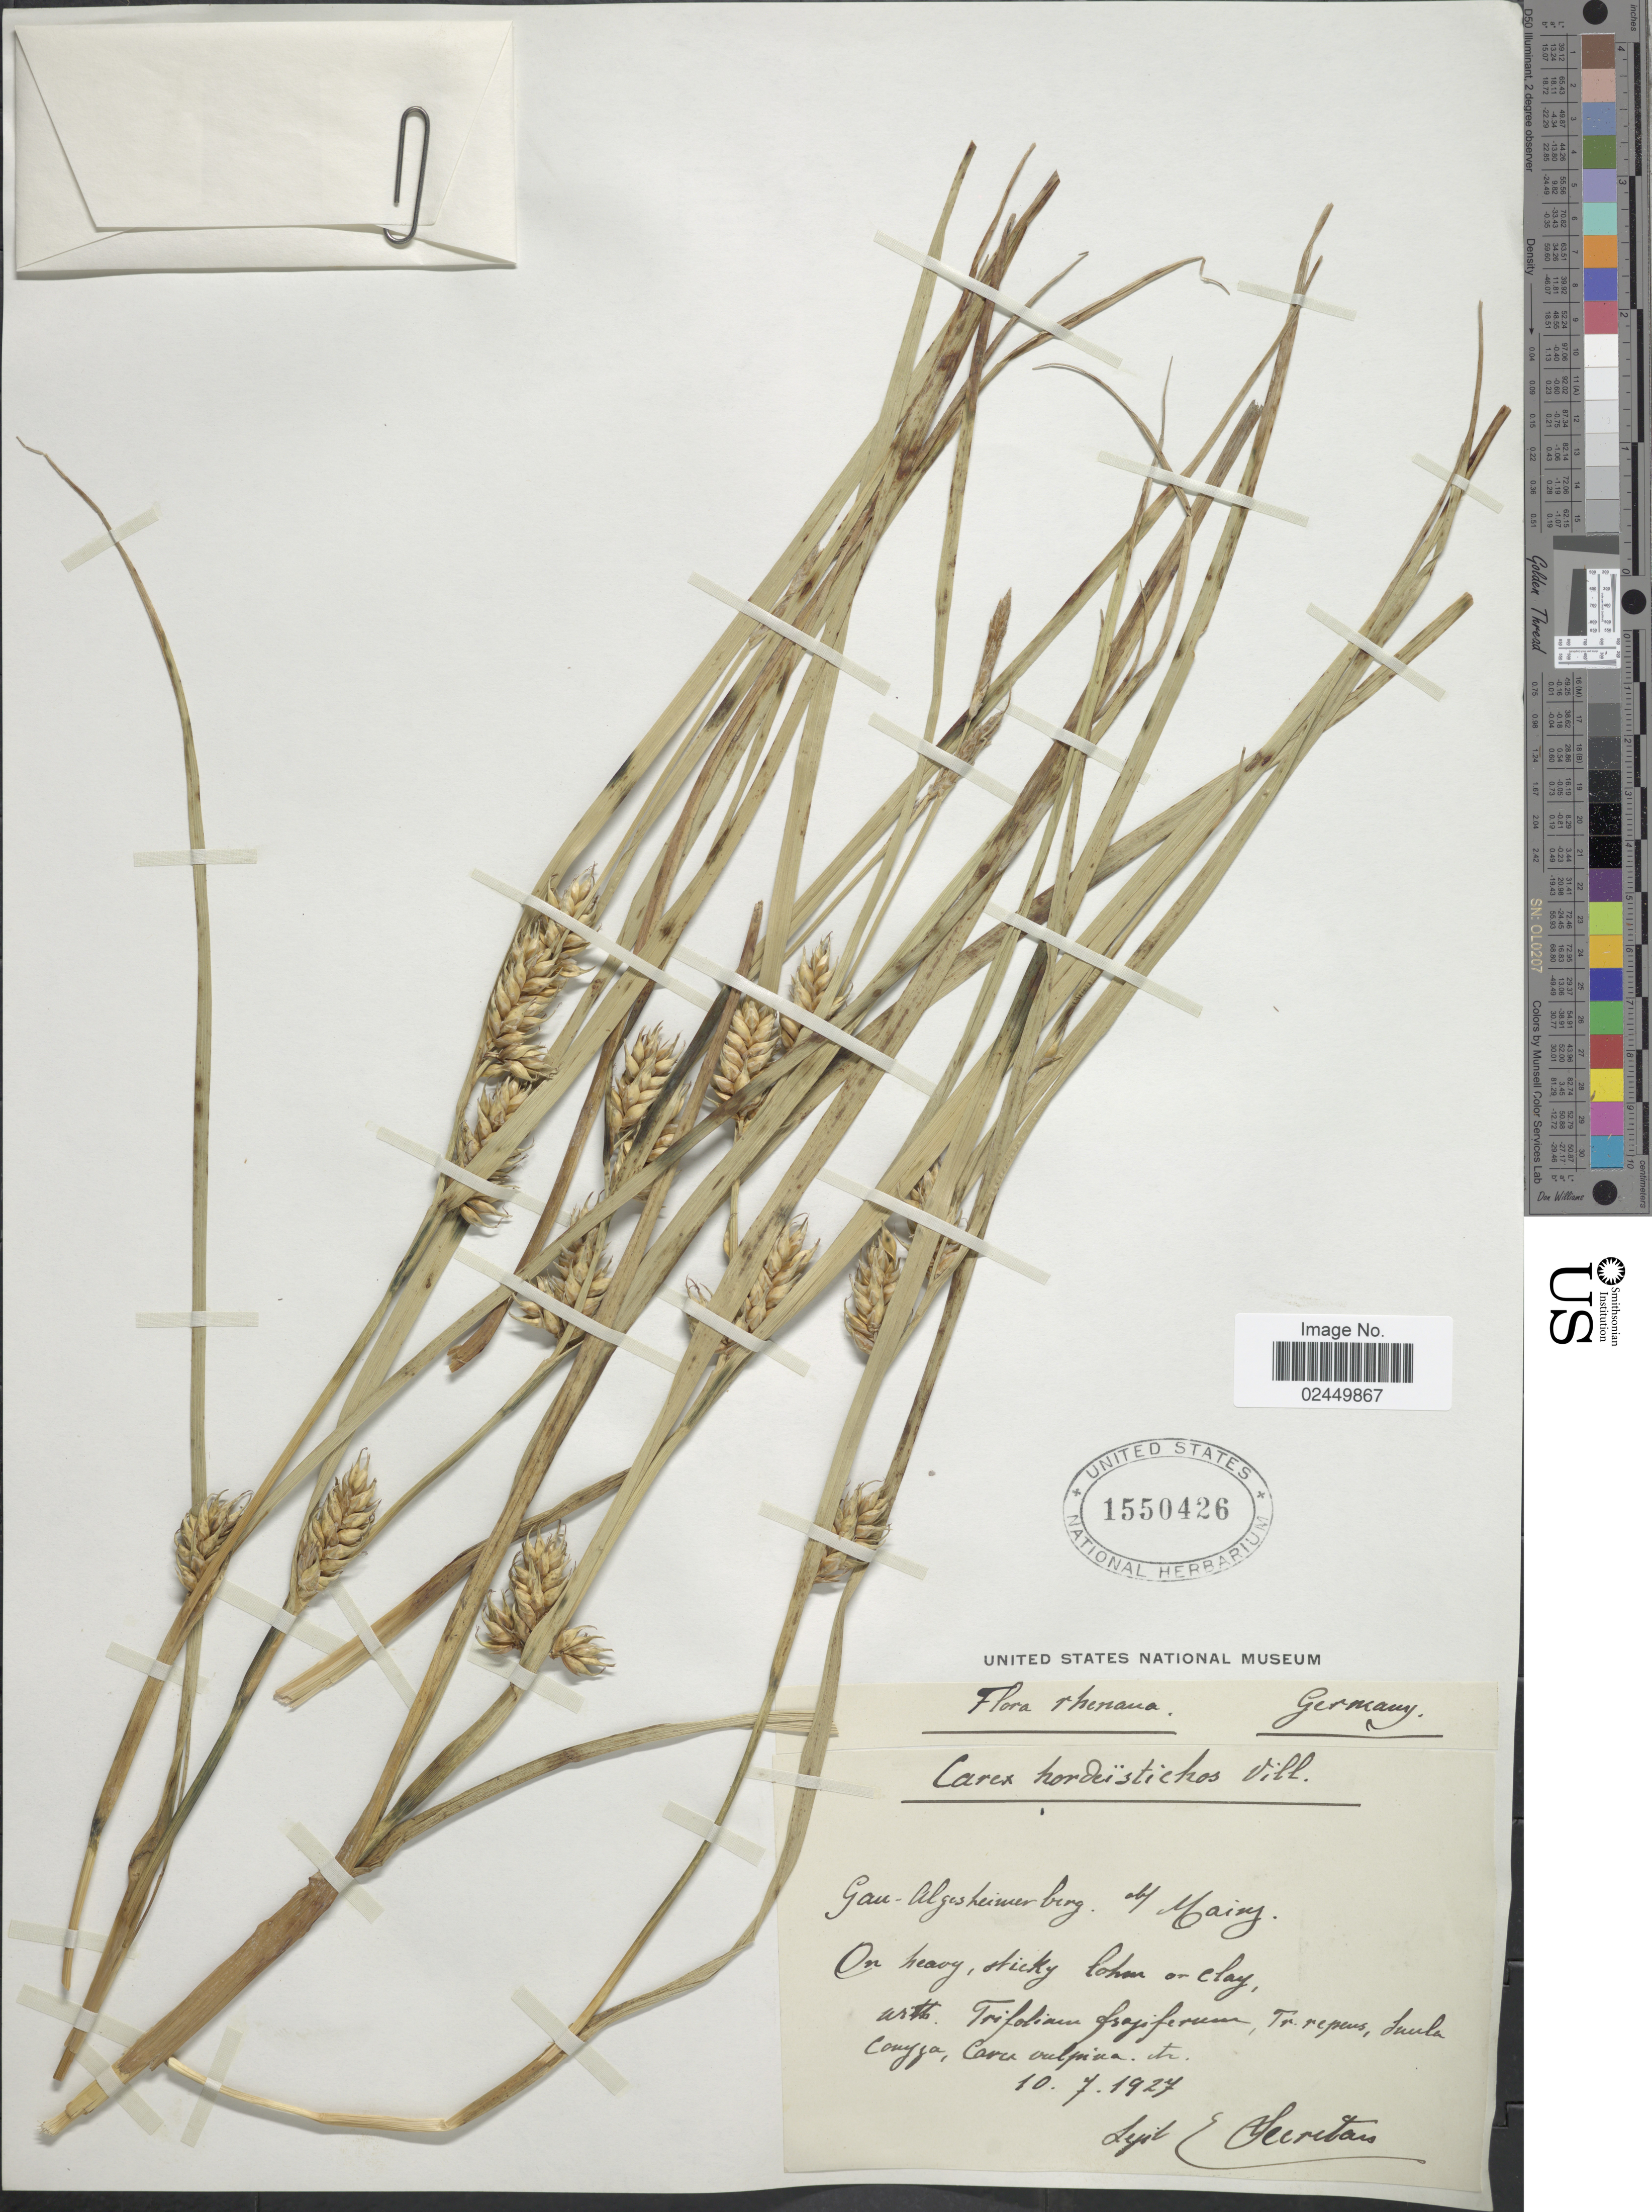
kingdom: Plantae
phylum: Tracheophyta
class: Liliopsida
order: Poales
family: Cyperaceae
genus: Carex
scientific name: Carex hordeistichos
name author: Vill.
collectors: E. Secretan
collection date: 1927-07-10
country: Germany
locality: Rhenana. On heavy, sticky lohm or clay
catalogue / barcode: US 1550426